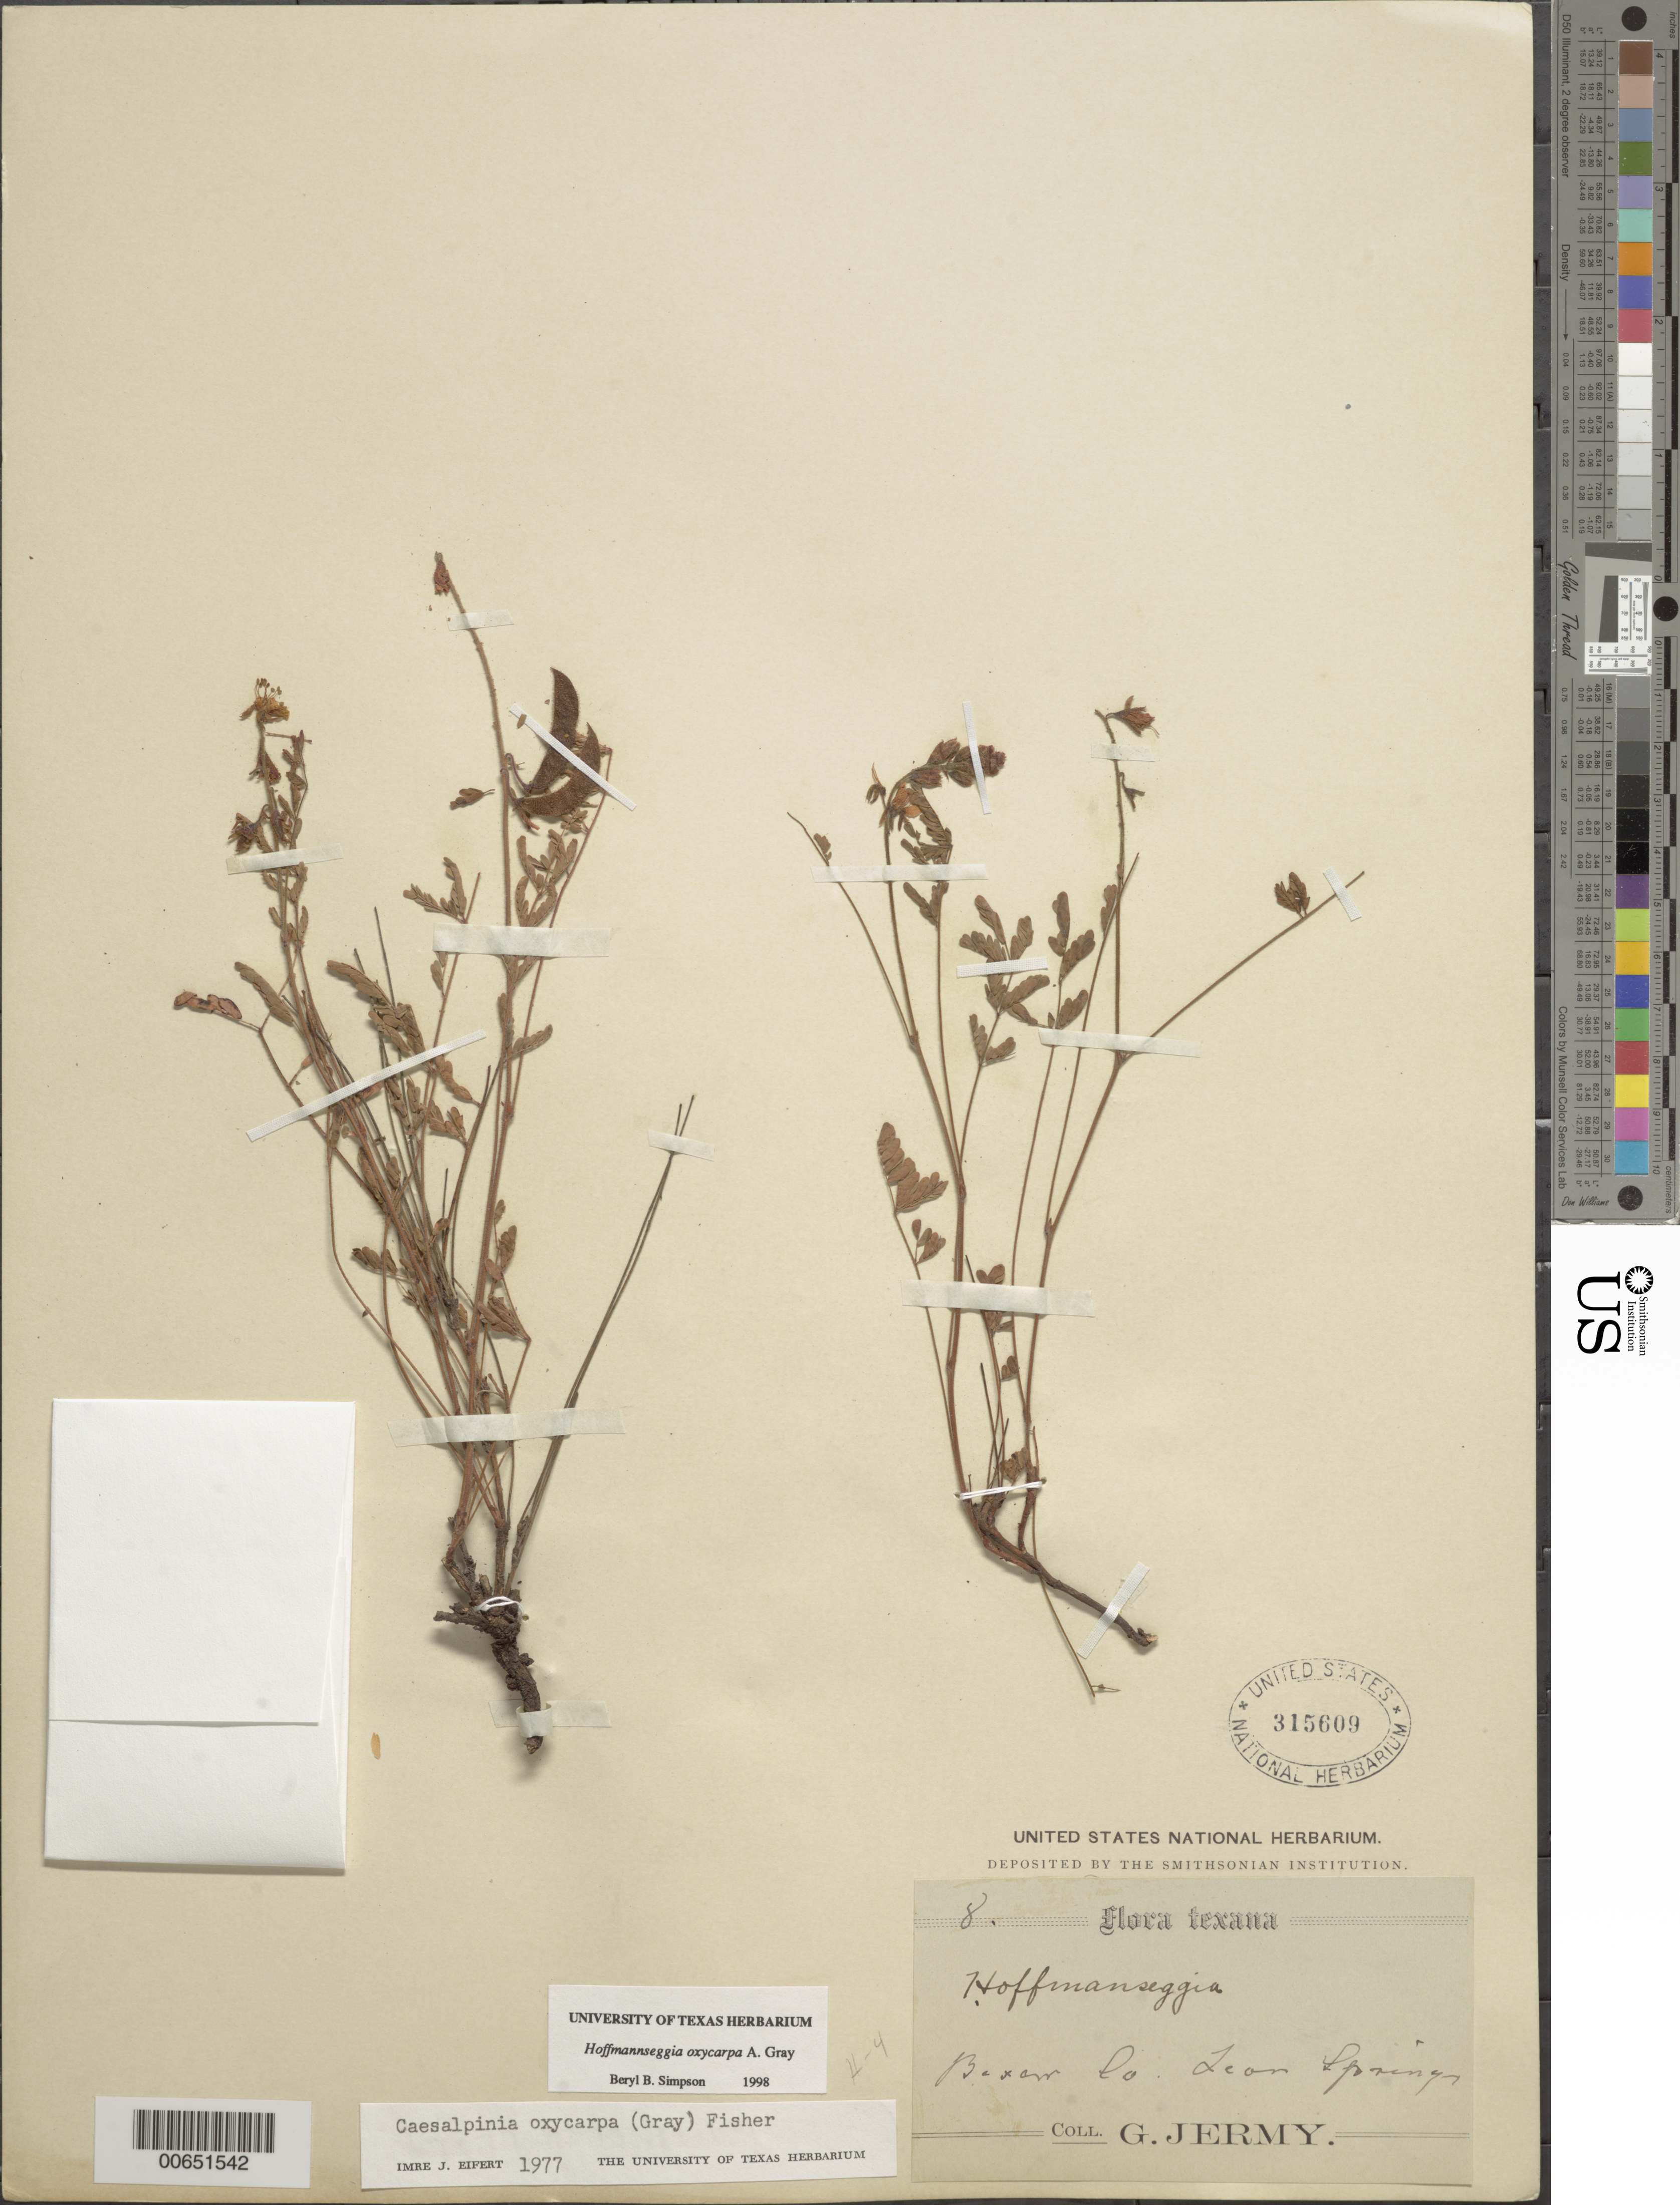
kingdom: Plantae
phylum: Tracheophyta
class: Magnoliopsida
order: Fabales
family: Fabaceae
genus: Hoffmannseggia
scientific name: Hoffmannseggia oxycarpa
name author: Benth.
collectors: G. Jermy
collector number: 8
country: United States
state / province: Texas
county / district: Bexar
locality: Leon Springs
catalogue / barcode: US 315609